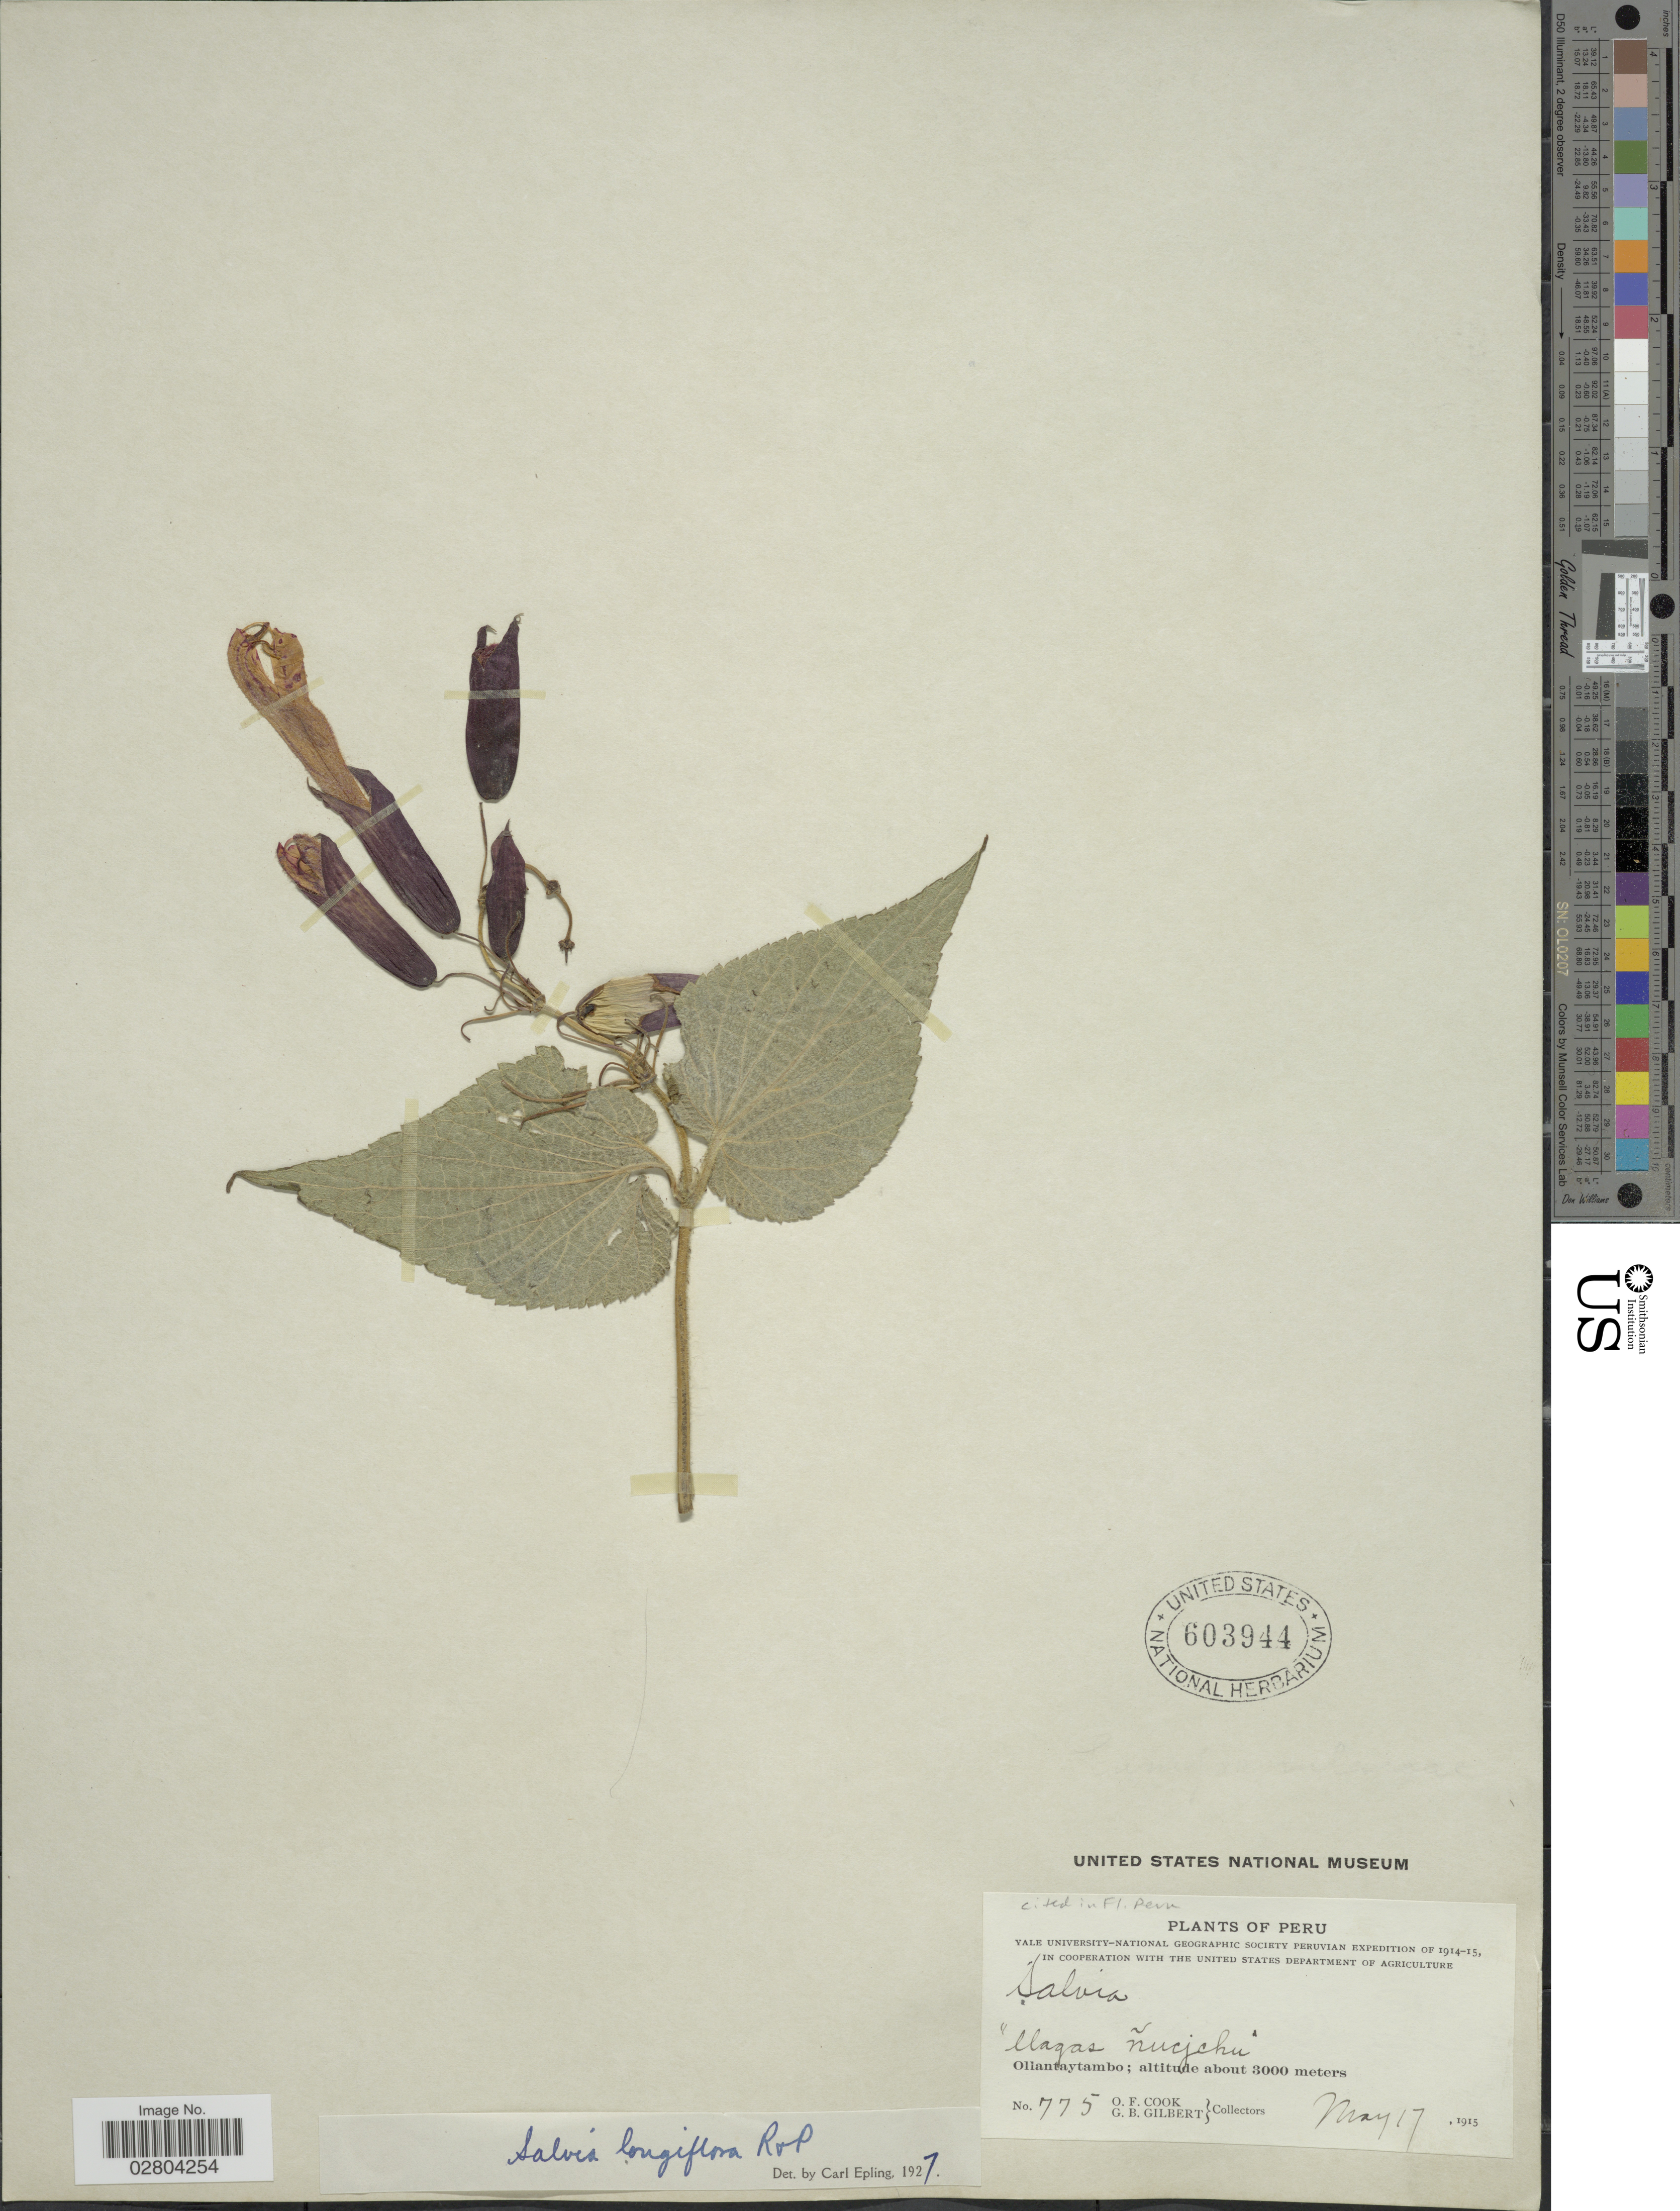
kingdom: Plantae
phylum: Tracheophyta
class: Magnoliopsida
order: Lamiales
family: Lamiaceae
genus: Salvia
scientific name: Salvia dombeyi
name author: Epling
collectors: O. F. Cook & G. B. Gilbert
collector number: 775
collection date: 1915-05-17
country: Peru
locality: Ollantaytambo.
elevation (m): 3000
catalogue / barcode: US 603944